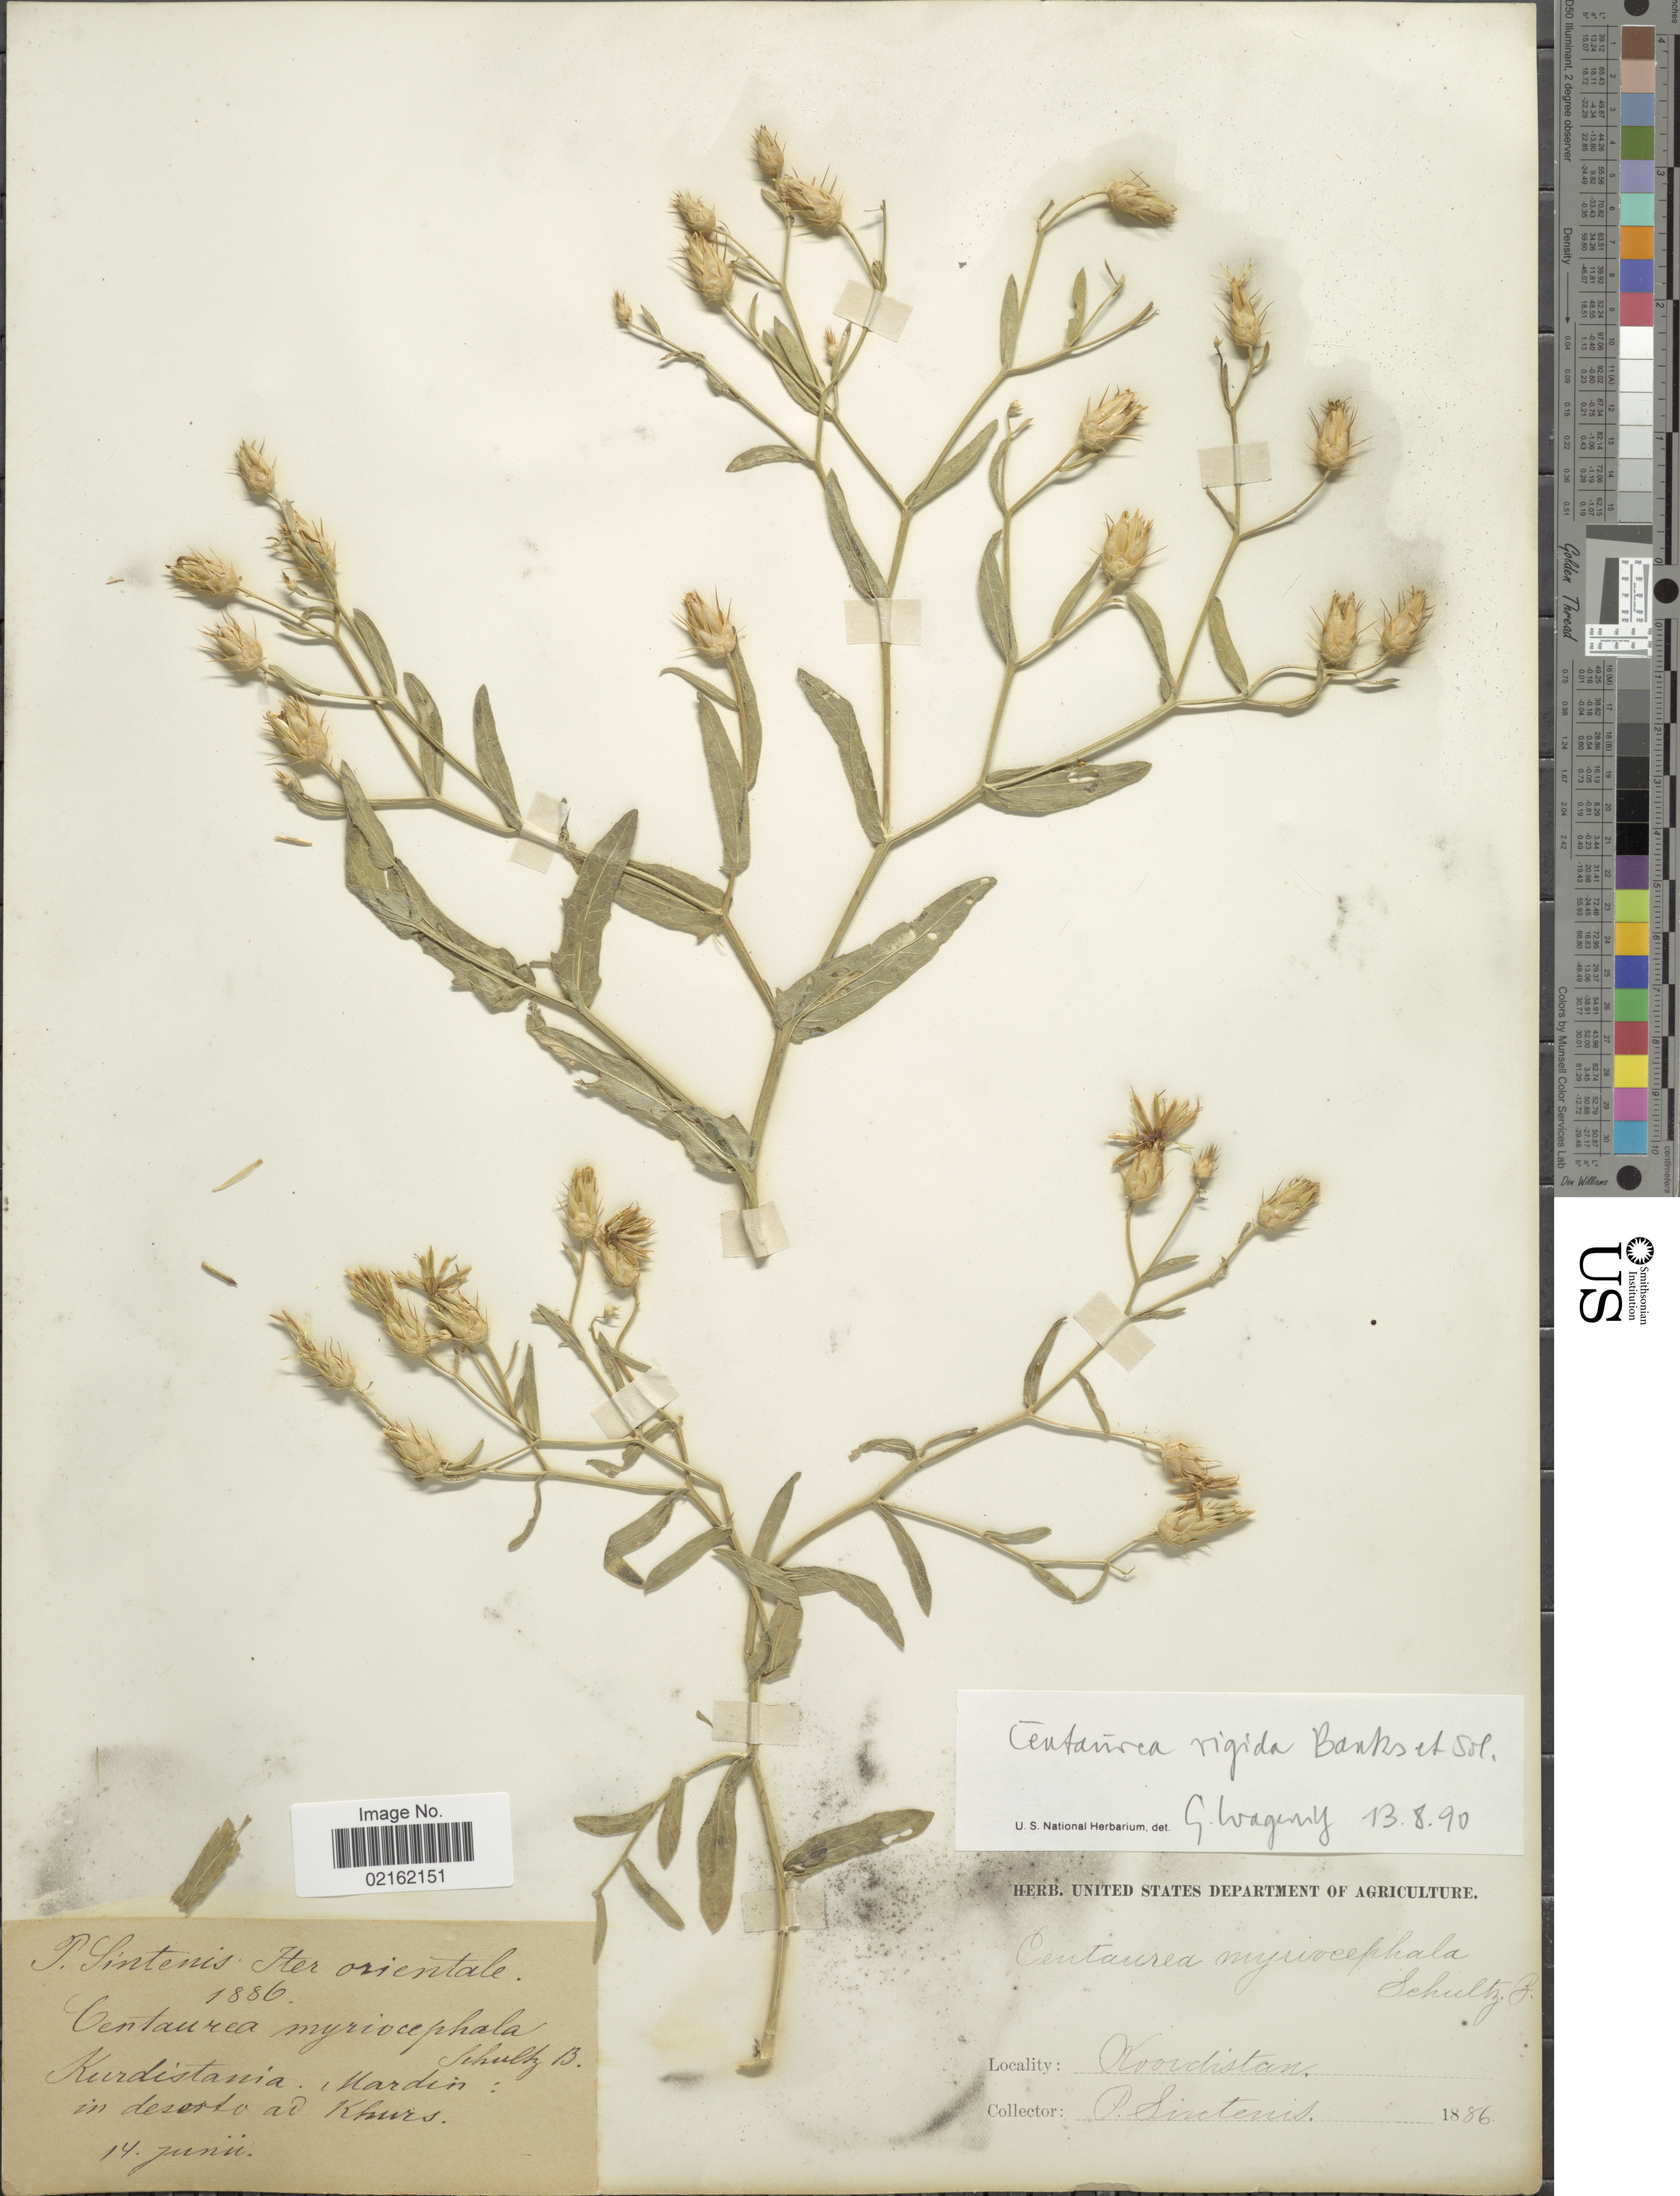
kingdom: Plantae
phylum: Tracheophyta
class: Magnoliopsida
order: Asterales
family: Asteraceae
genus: Centaurea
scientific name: Centaurea rigida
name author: Banks & Sol.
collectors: P. Sintenis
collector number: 1024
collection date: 1888-06-14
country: Turkey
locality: Kurdistania, Mardin: in deserto ad Khurs, Kuurdistan.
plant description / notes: This collection is part of Paul Sintenis' “Iter Orientale 1888” trip, and the collector number is 1024.